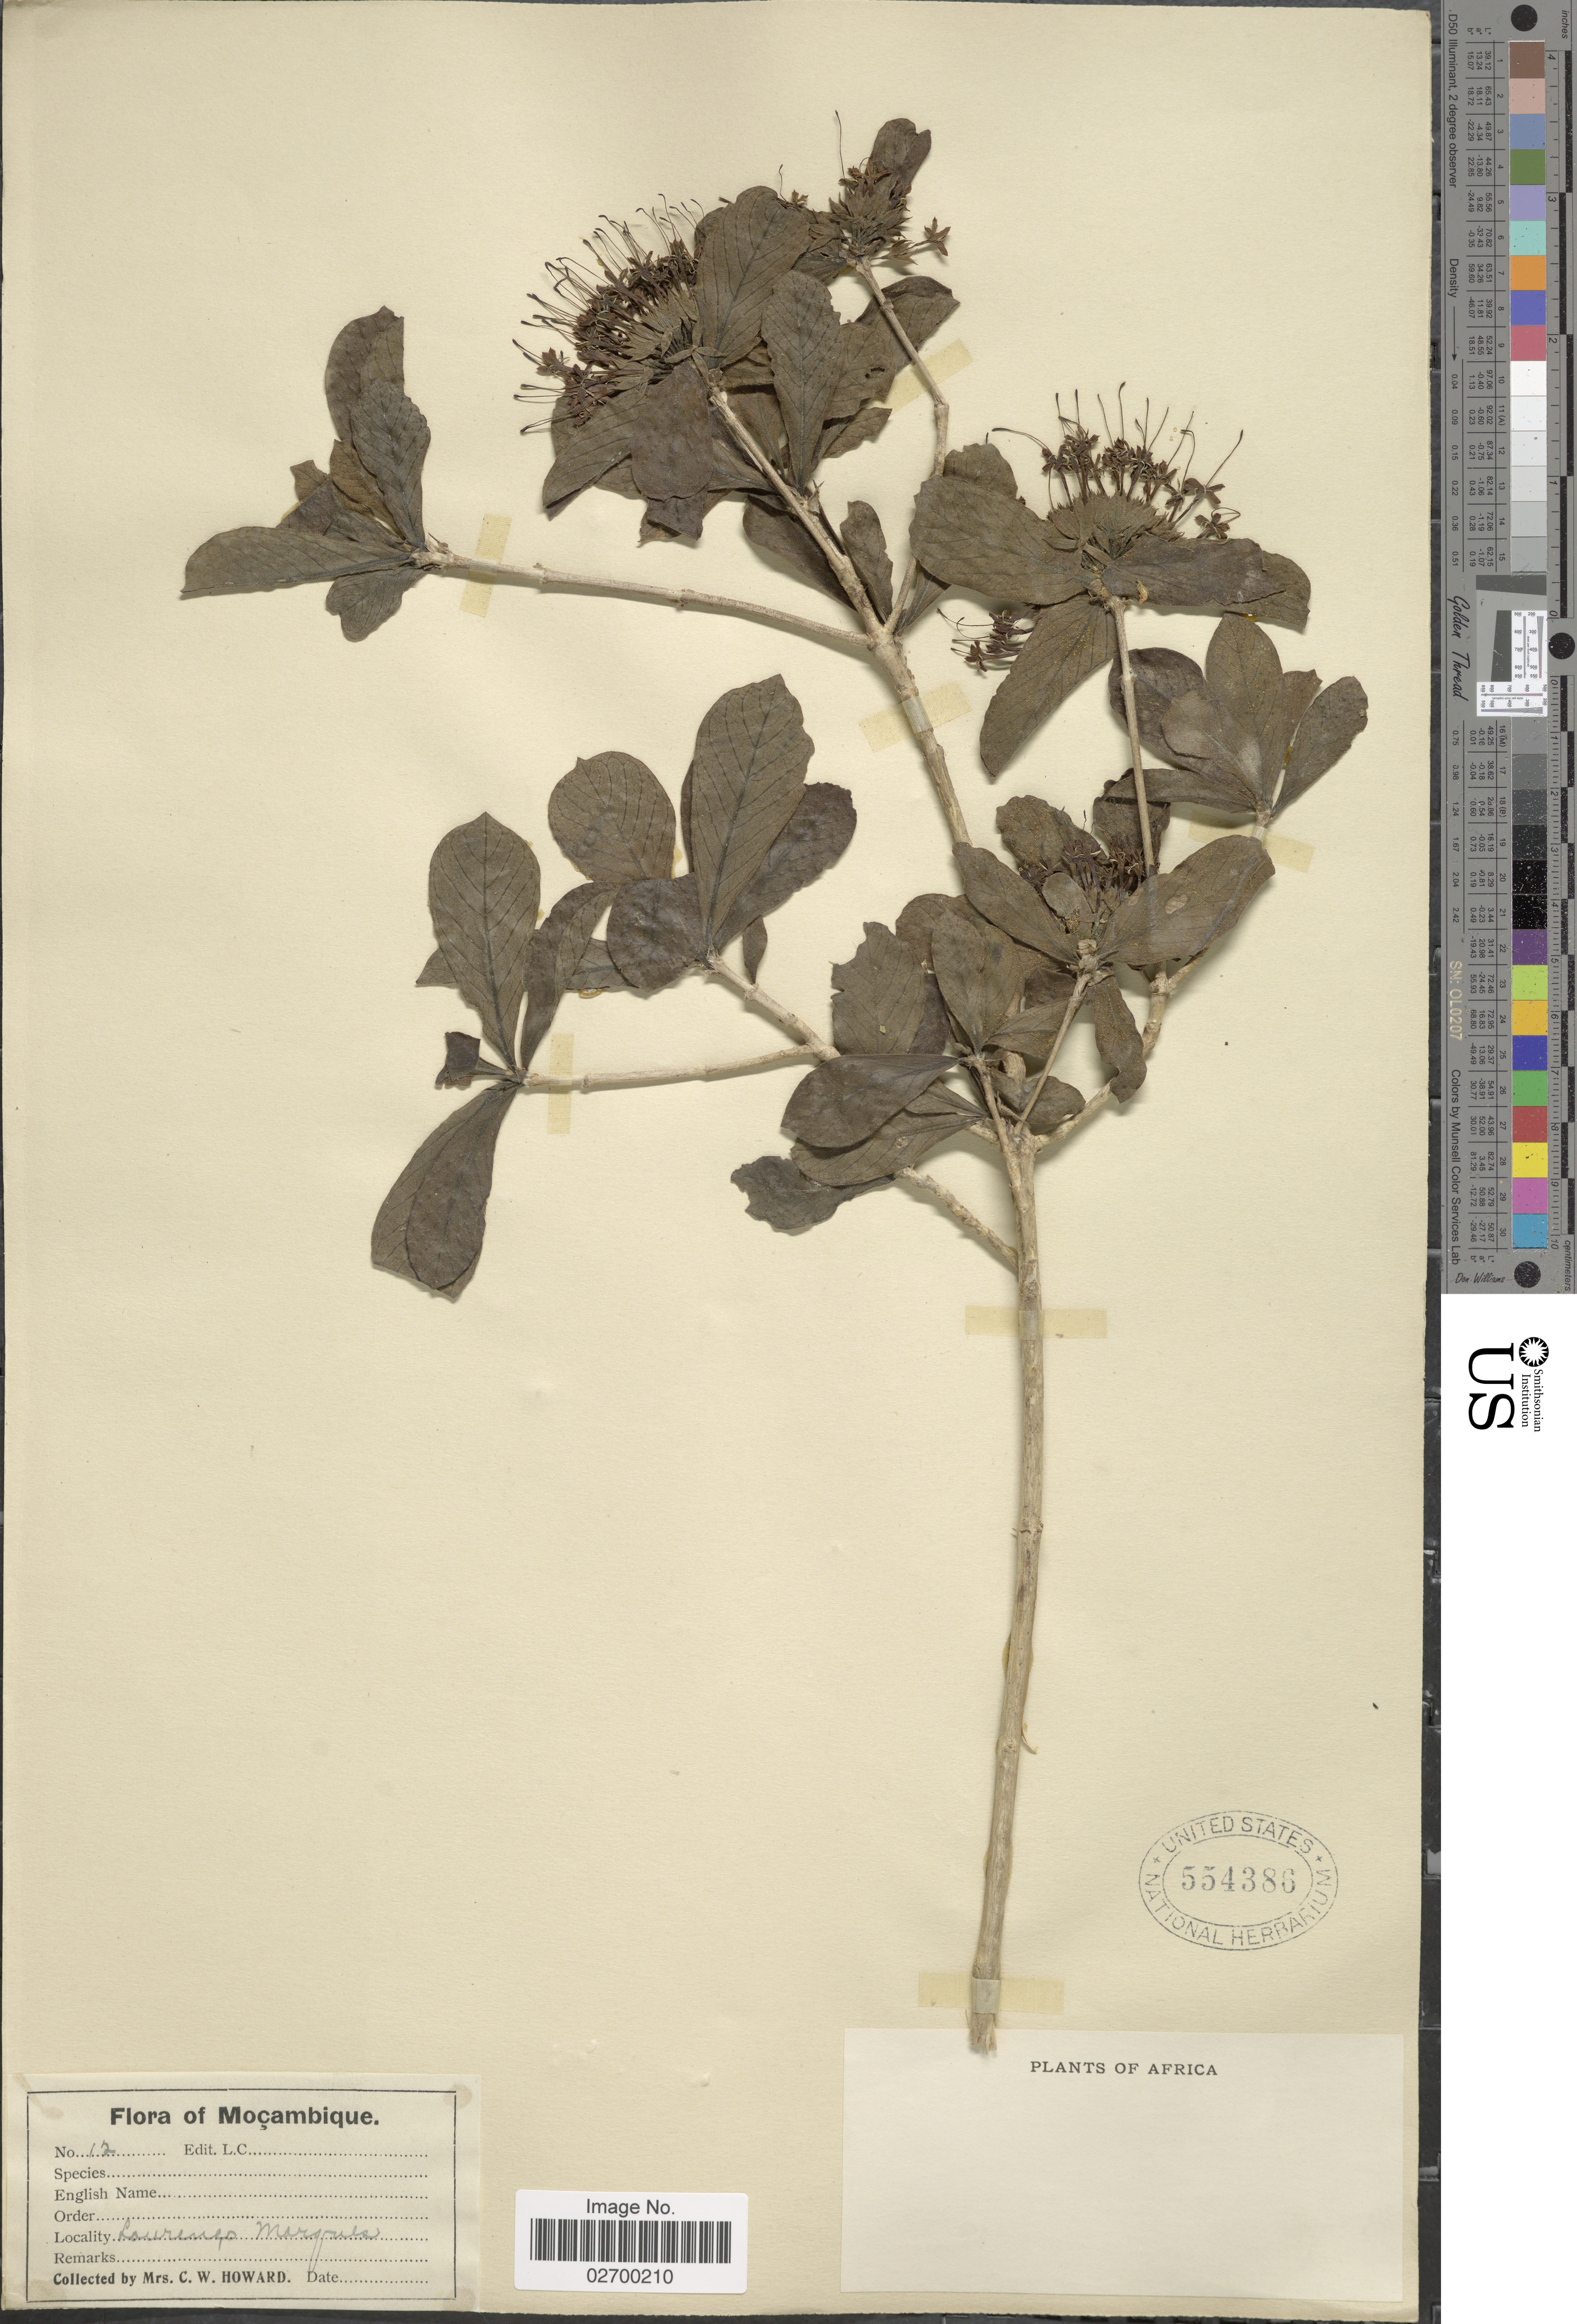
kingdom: Plantae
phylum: Tracheophyta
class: Magnoliopsida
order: Gentianales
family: Rubiaceae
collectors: C. W. Howard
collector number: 12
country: Mozambique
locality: Lourenço Marques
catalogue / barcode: US 554386